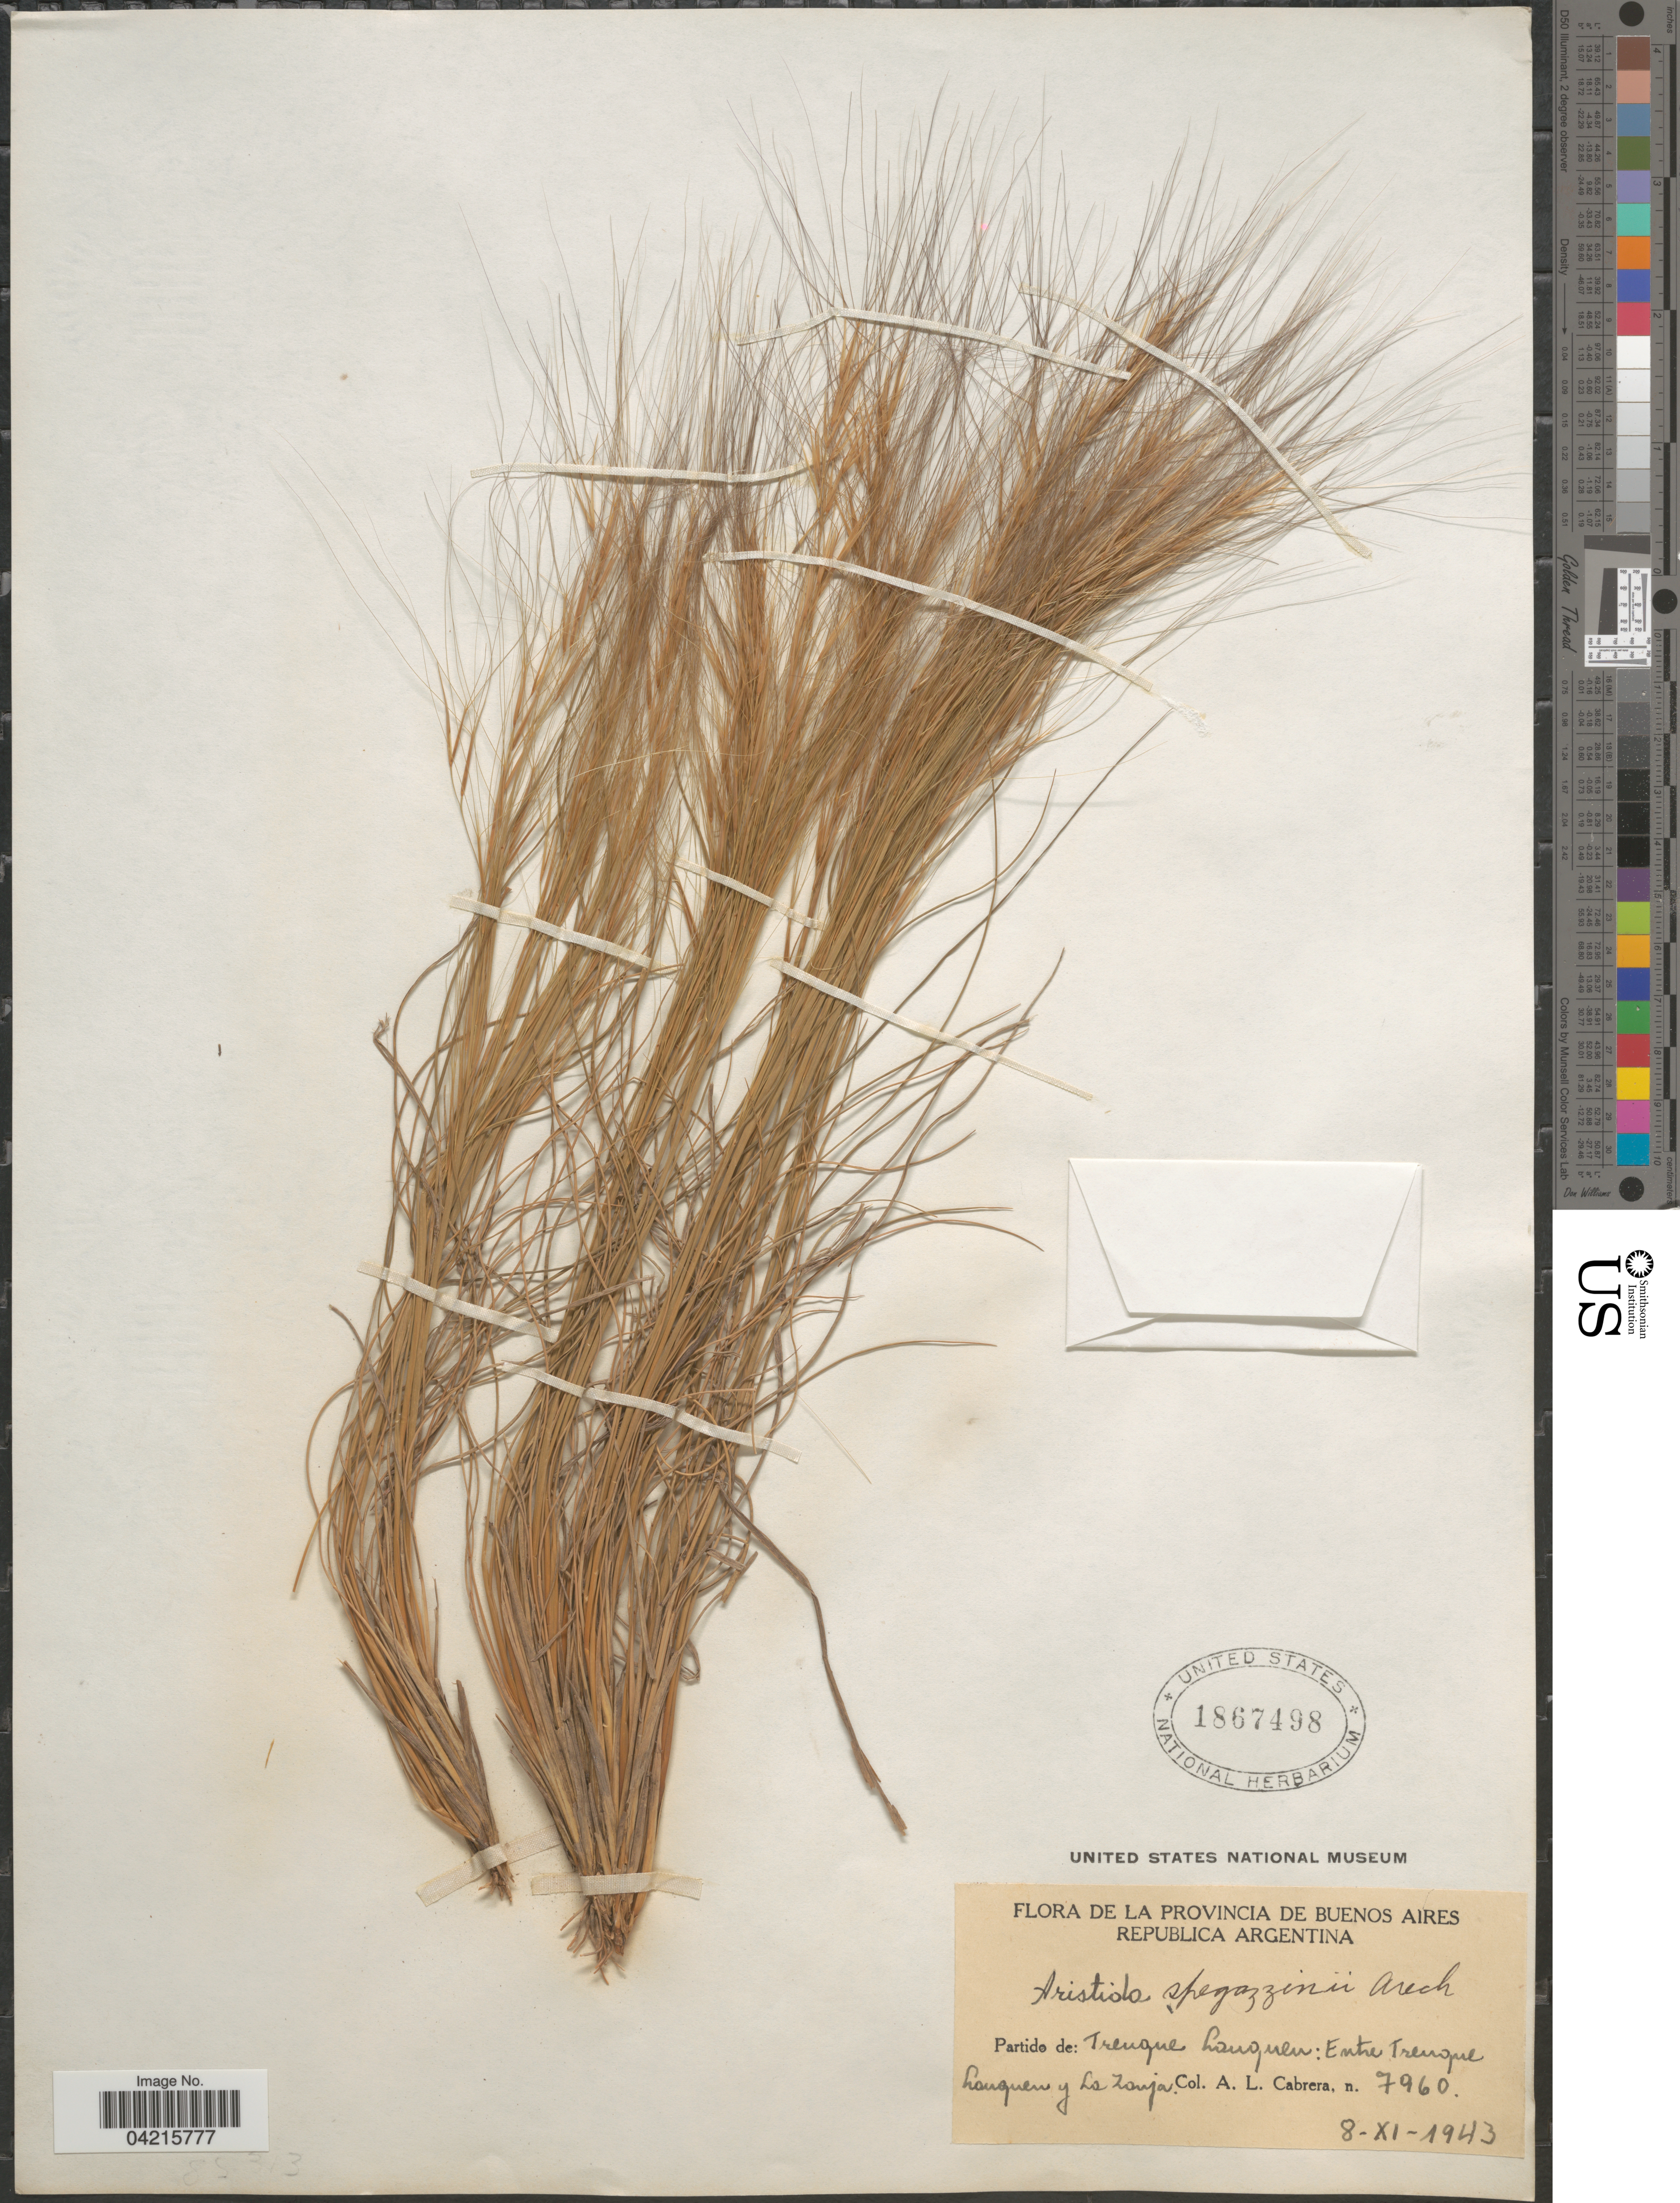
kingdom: Plantae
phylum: Tracheophyta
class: Liliopsida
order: Poales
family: Poaceae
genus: Aristida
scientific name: Aristida spegazzinii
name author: Arechav.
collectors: A. L. Cabrera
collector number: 7960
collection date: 1943-11-08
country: Argentina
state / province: Buenos Aires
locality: Partido de: Trenque Lanquen: Entre Trenque. Lanquen y La Zanja.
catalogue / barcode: US 1867498